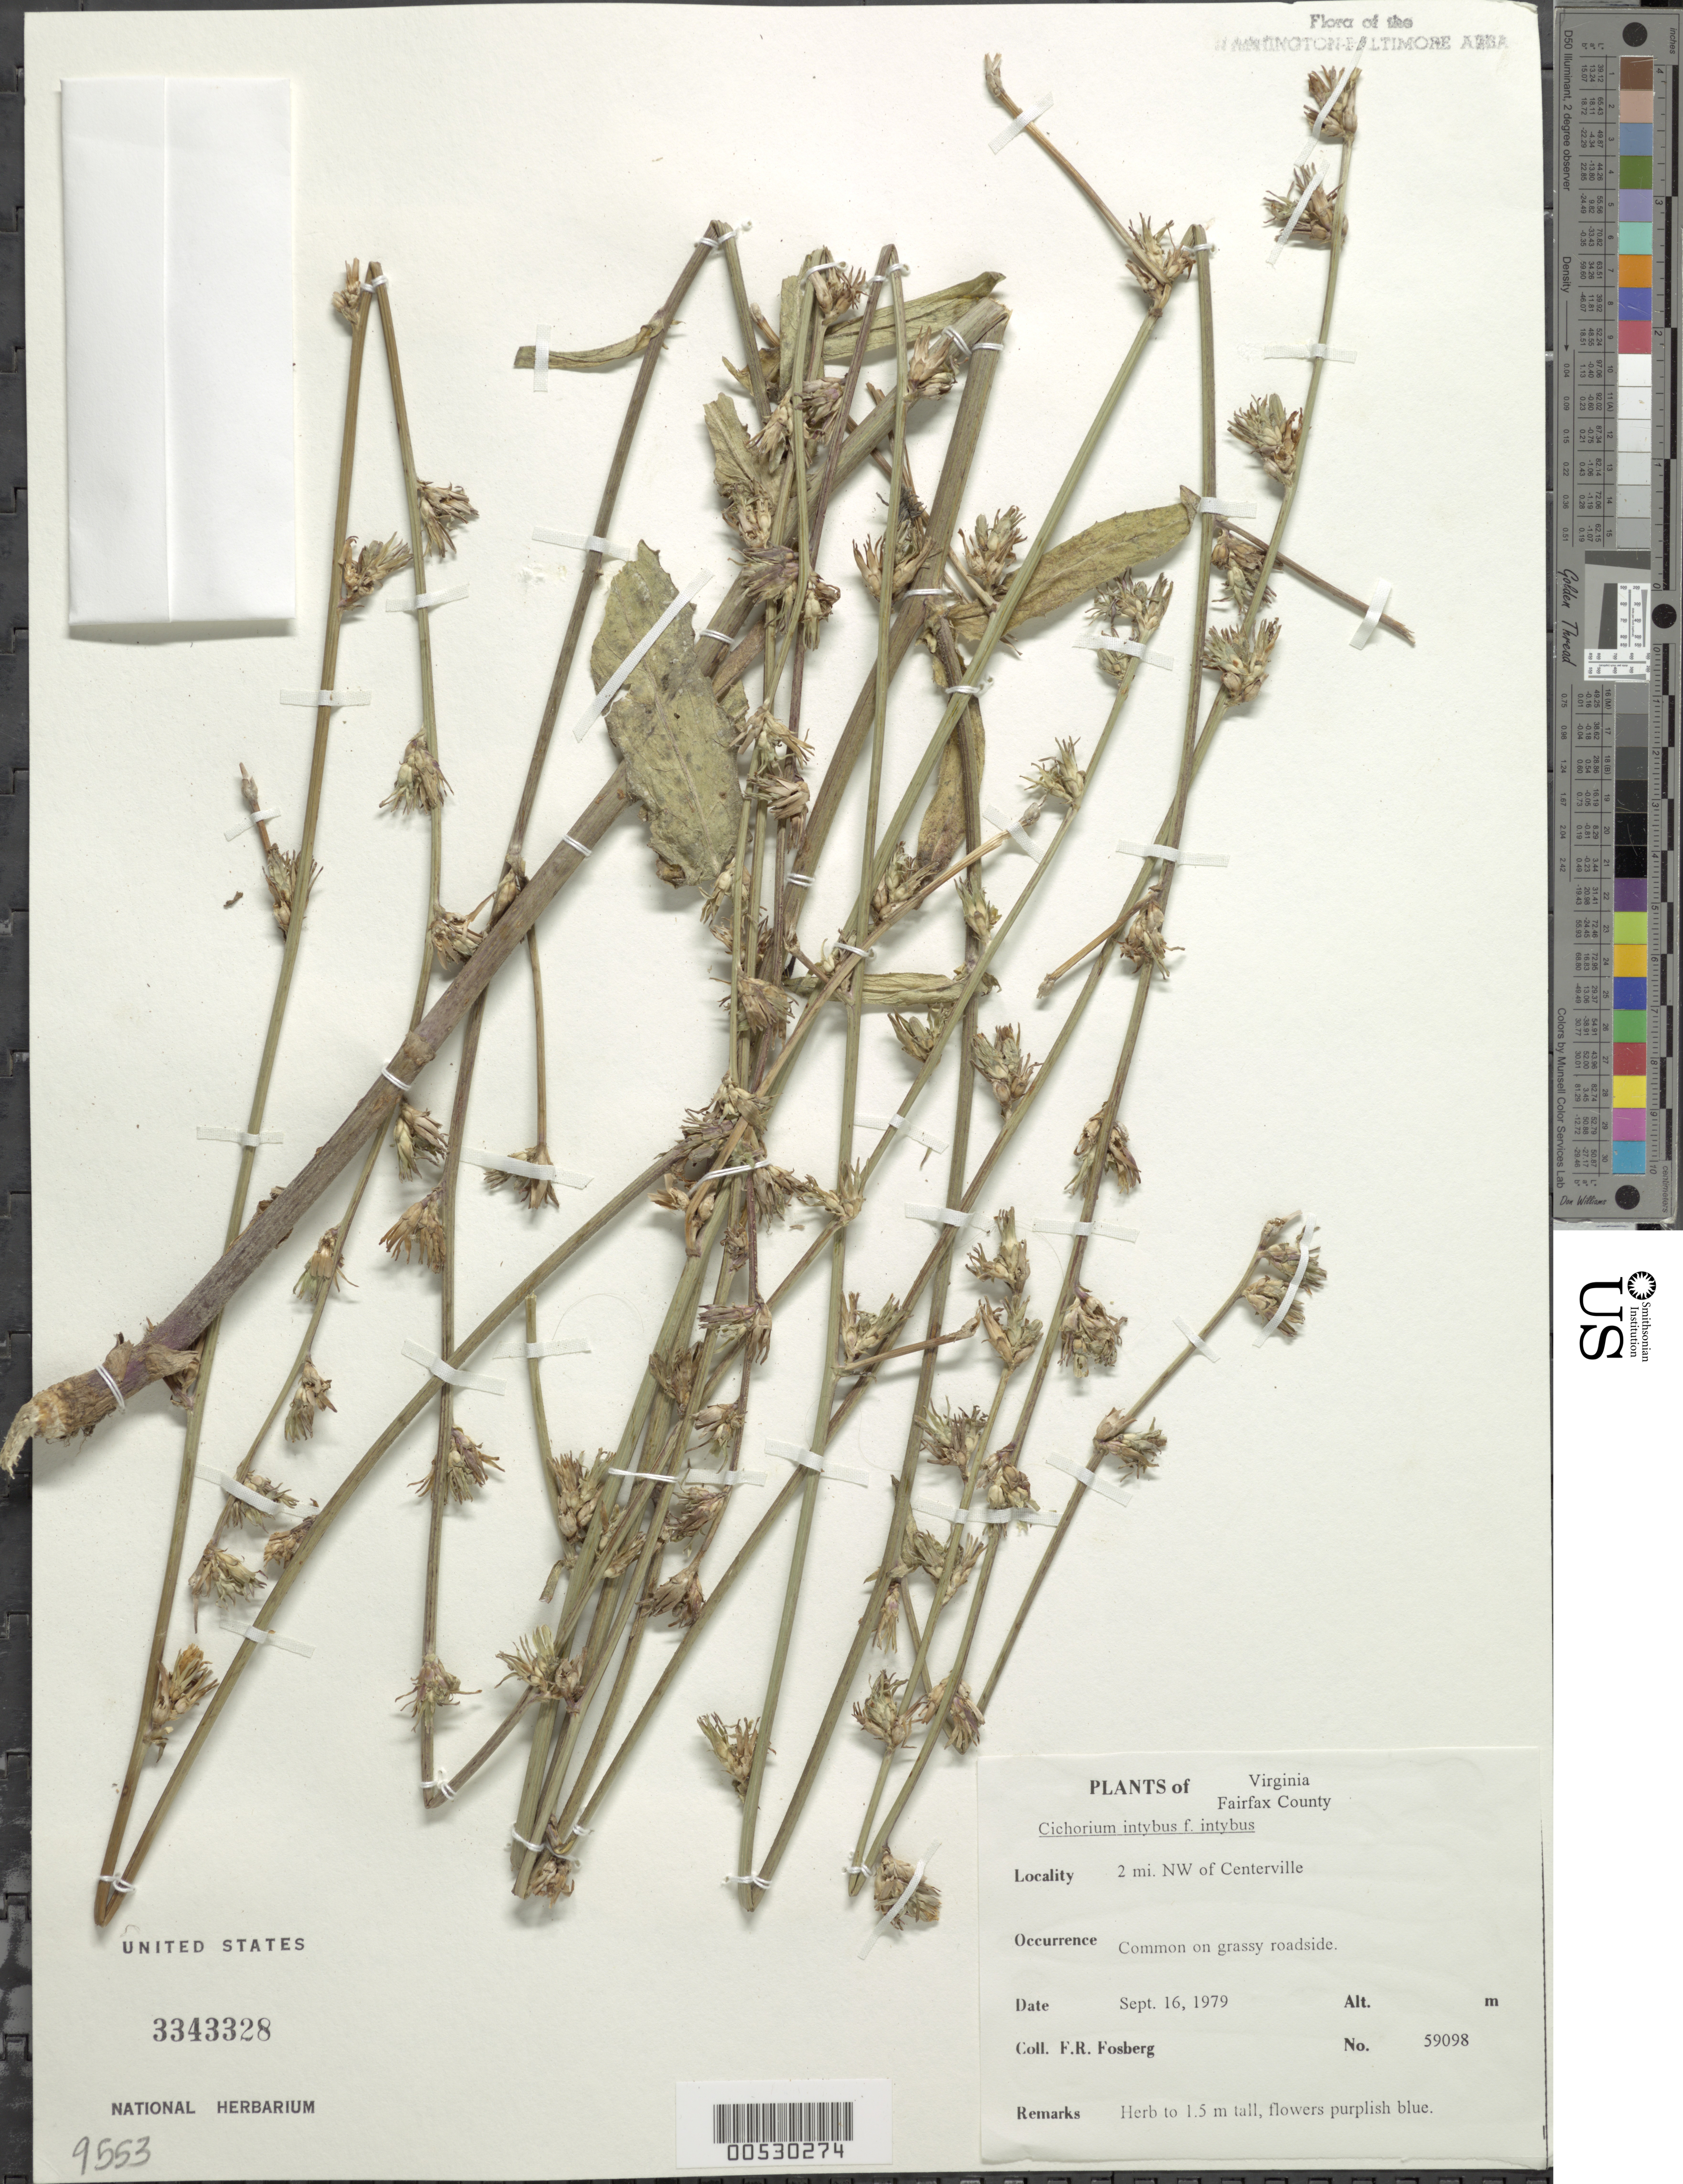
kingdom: Plantae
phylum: Tracheophyta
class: Magnoliopsida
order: Asterales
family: Asteraceae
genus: Cichorium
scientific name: Cichorium intybus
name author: L.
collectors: F. R. Fosberg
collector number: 59098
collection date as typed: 16 Sep 1979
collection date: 1979-09-16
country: United States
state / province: Virginia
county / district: Fairfax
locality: NW of Centerville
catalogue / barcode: US 3343328